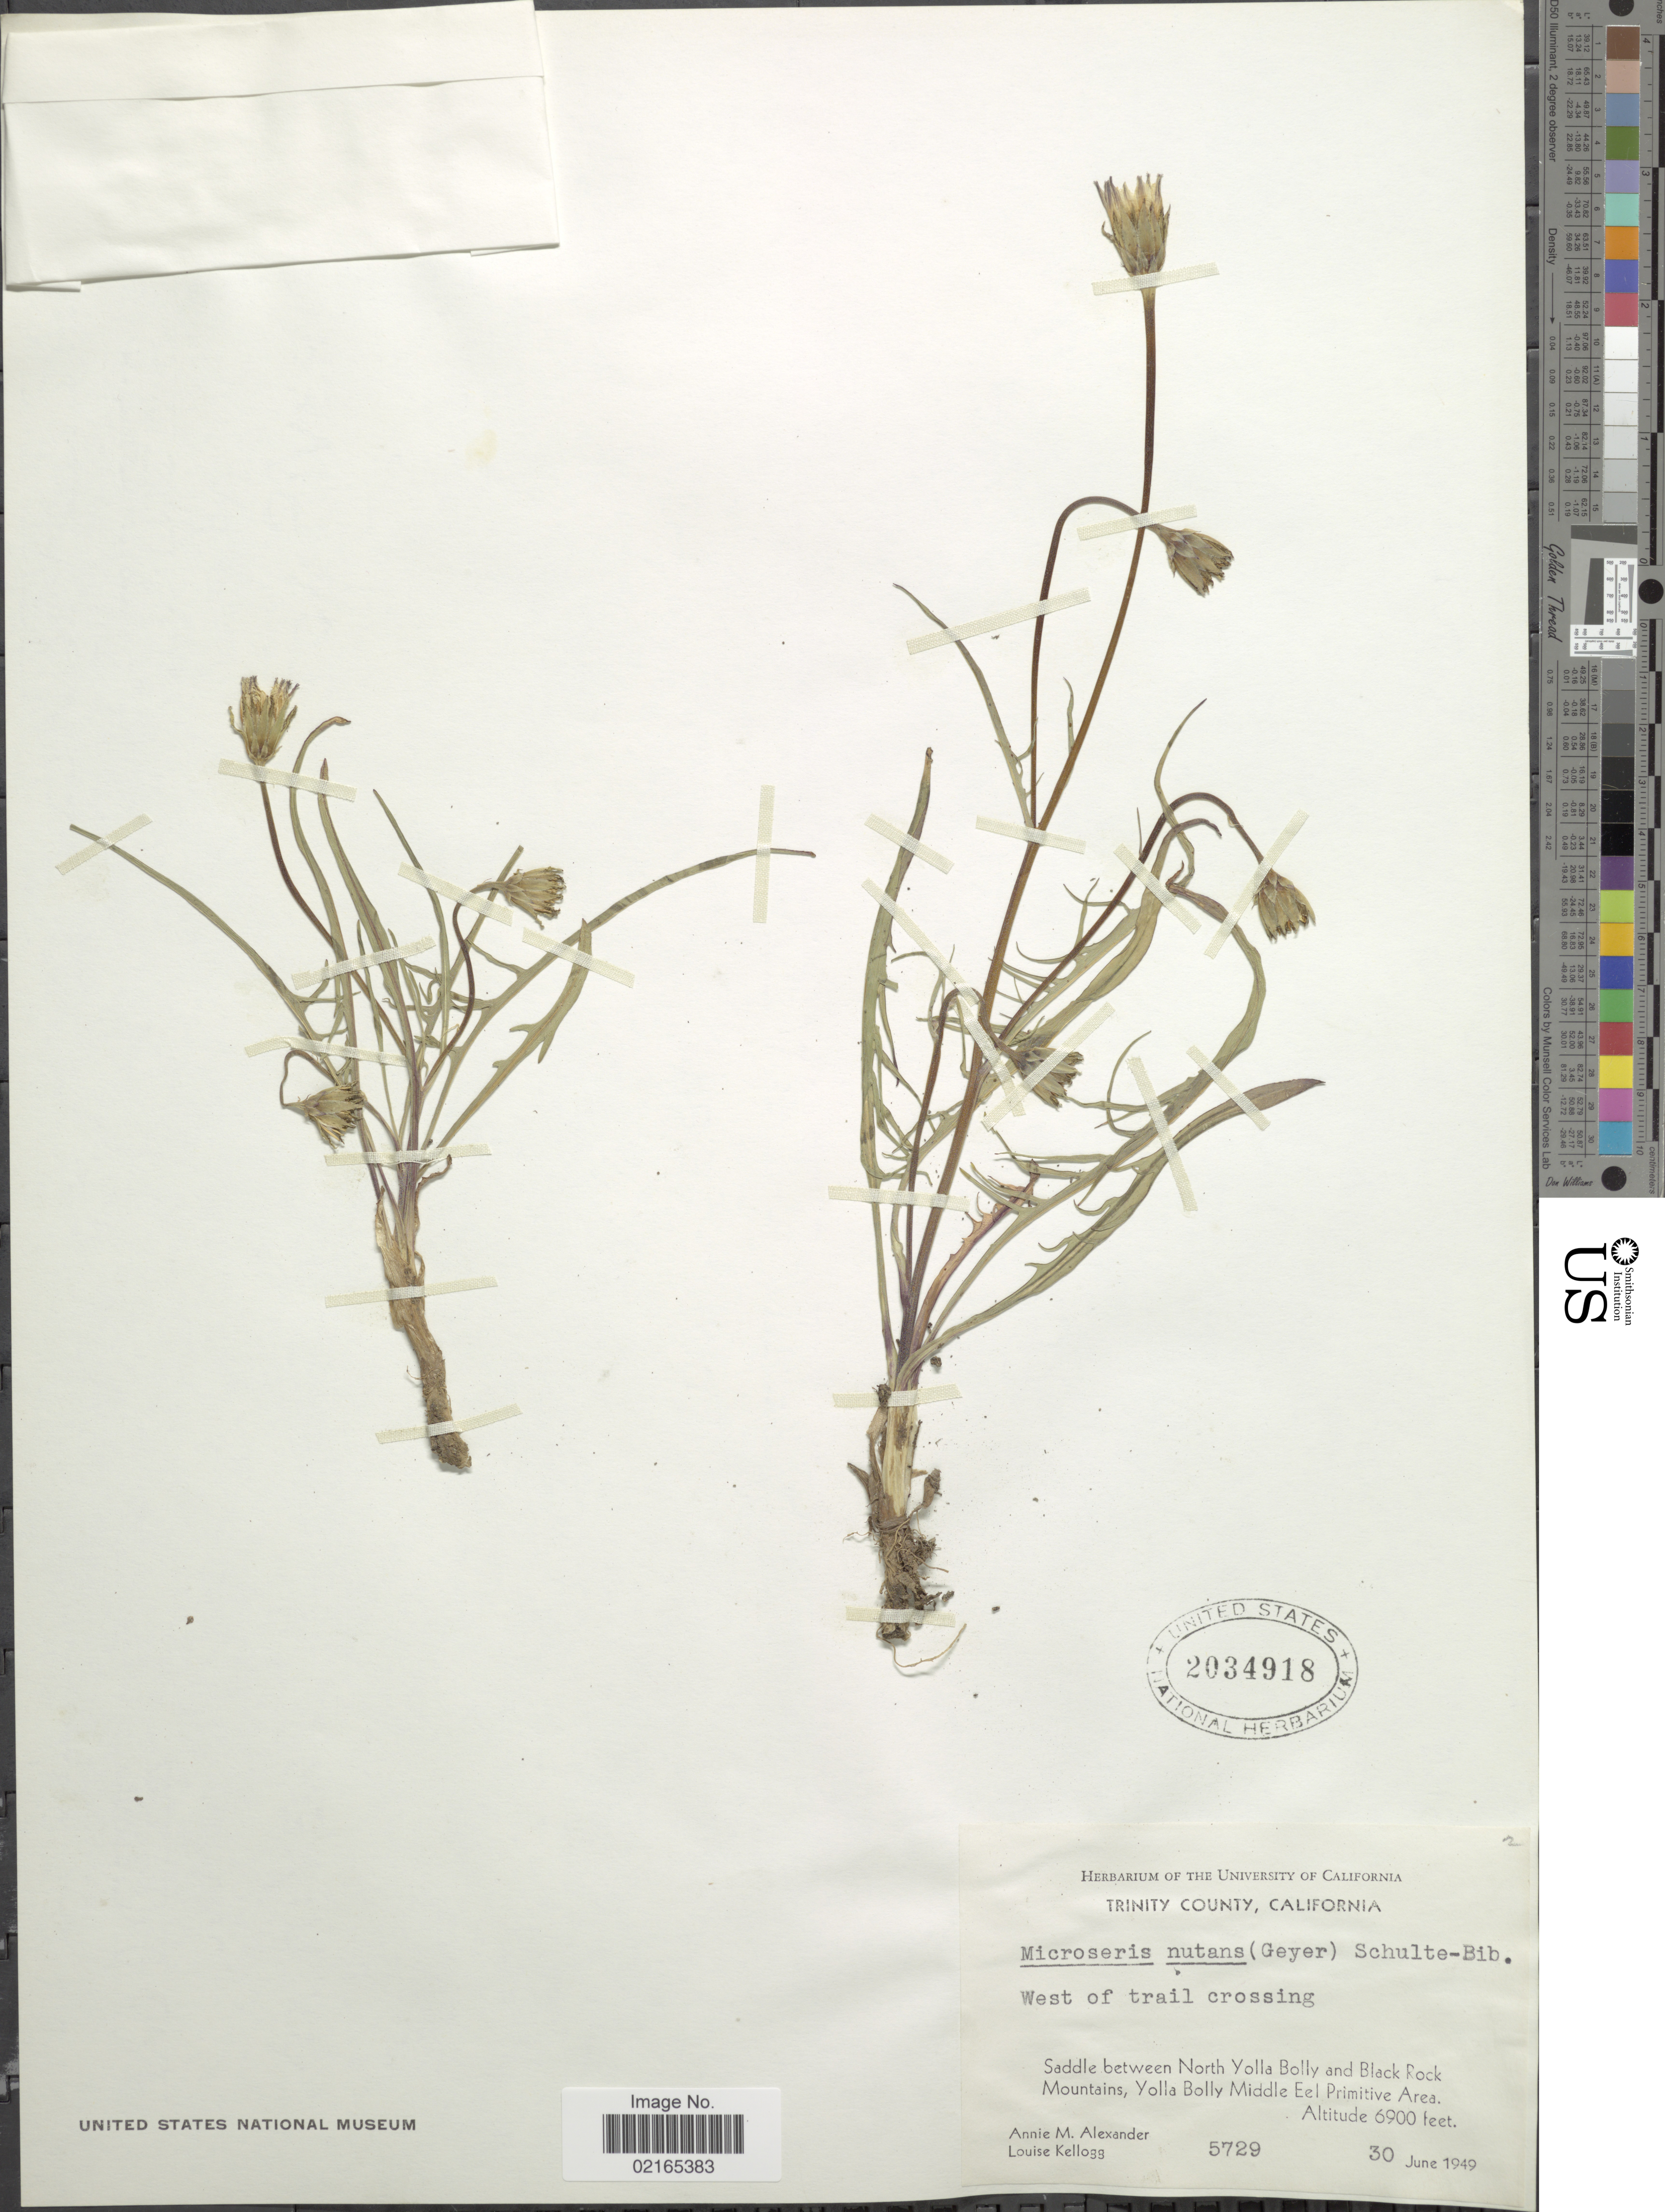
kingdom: Plantae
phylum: Tracheophyta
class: Magnoliopsida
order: Asterales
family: Asteraceae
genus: Microseris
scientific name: Microseris nutans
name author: (Hook.) Sch. Bip.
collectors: A. M. Alexander & L. Kellogg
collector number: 5729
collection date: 1949-06-30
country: United States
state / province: California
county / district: Trinity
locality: Trinity County, west of trail crossing, Saddle between North Yolla Bolly and Black Rock Mountains, Yolla Bolly Middle Eel Primitive Area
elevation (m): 2103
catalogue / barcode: US 2034918